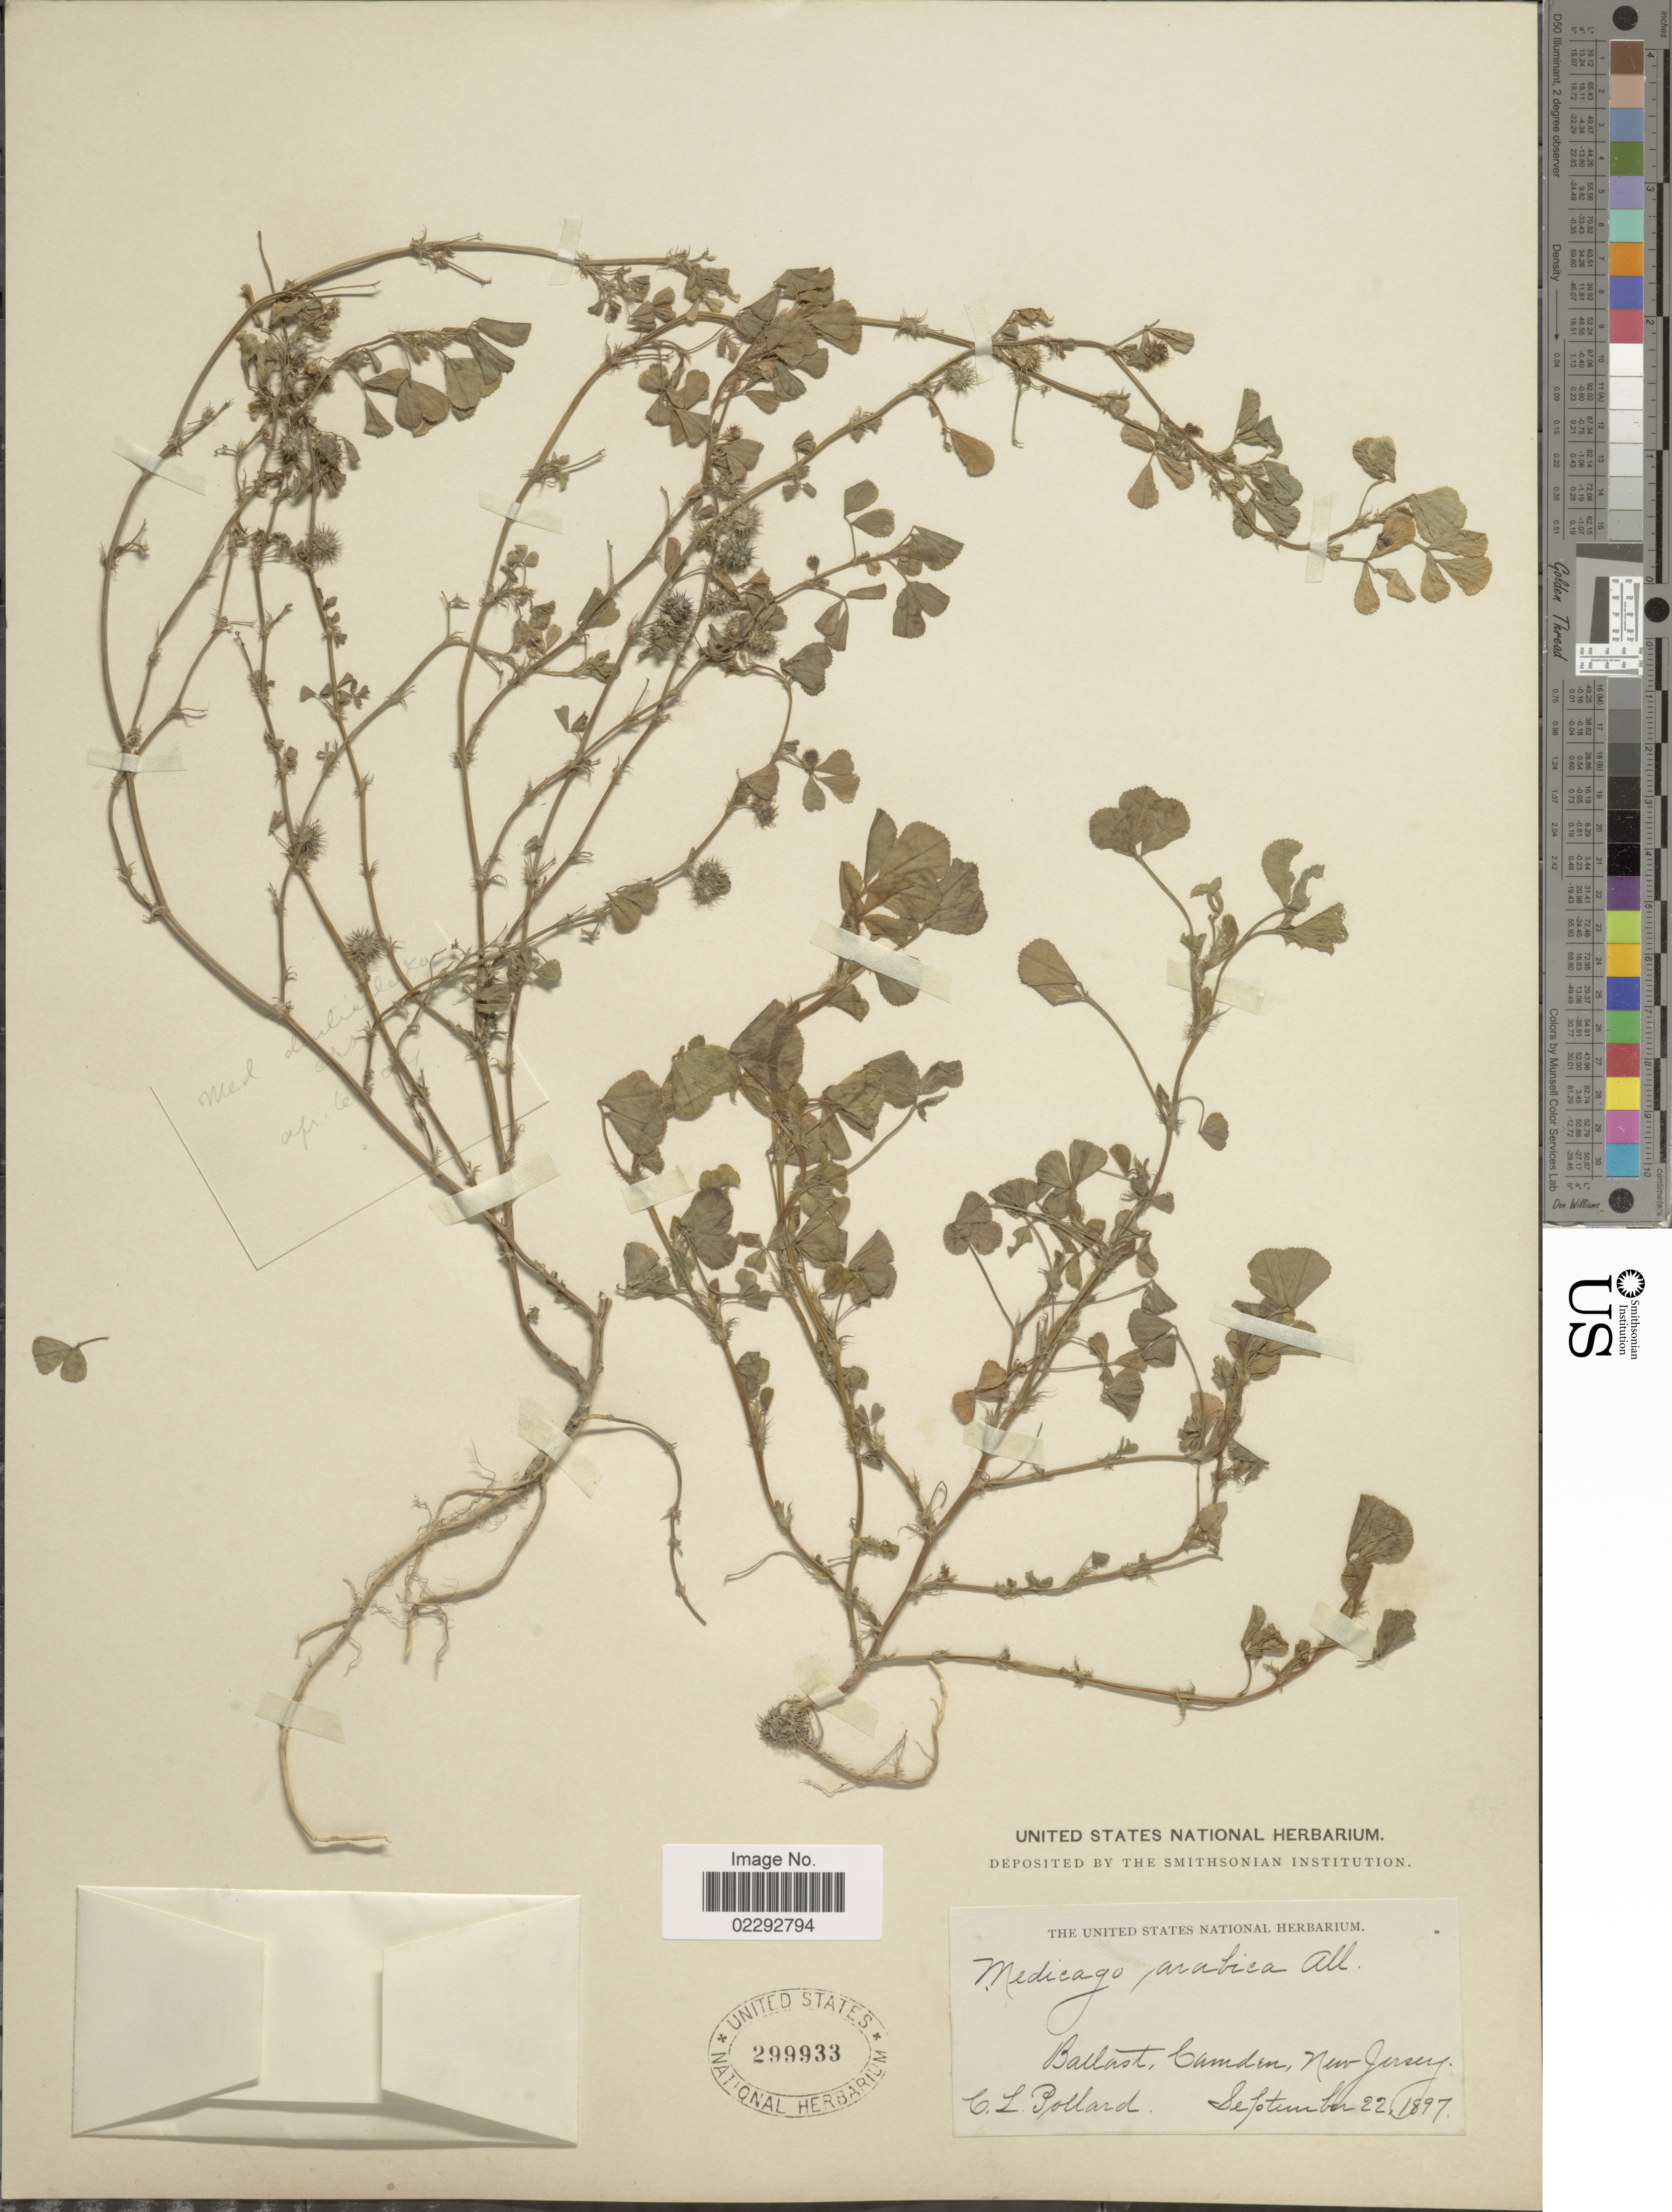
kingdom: Plantae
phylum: Tracheophyta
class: Magnoliopsida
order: Fabales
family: Fabaceae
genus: Medicago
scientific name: Medicago denticulata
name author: Willd.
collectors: C. L. Pollard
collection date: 1897-09-22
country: United States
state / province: New Jersey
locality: Ballast, Camden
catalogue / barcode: US 299933